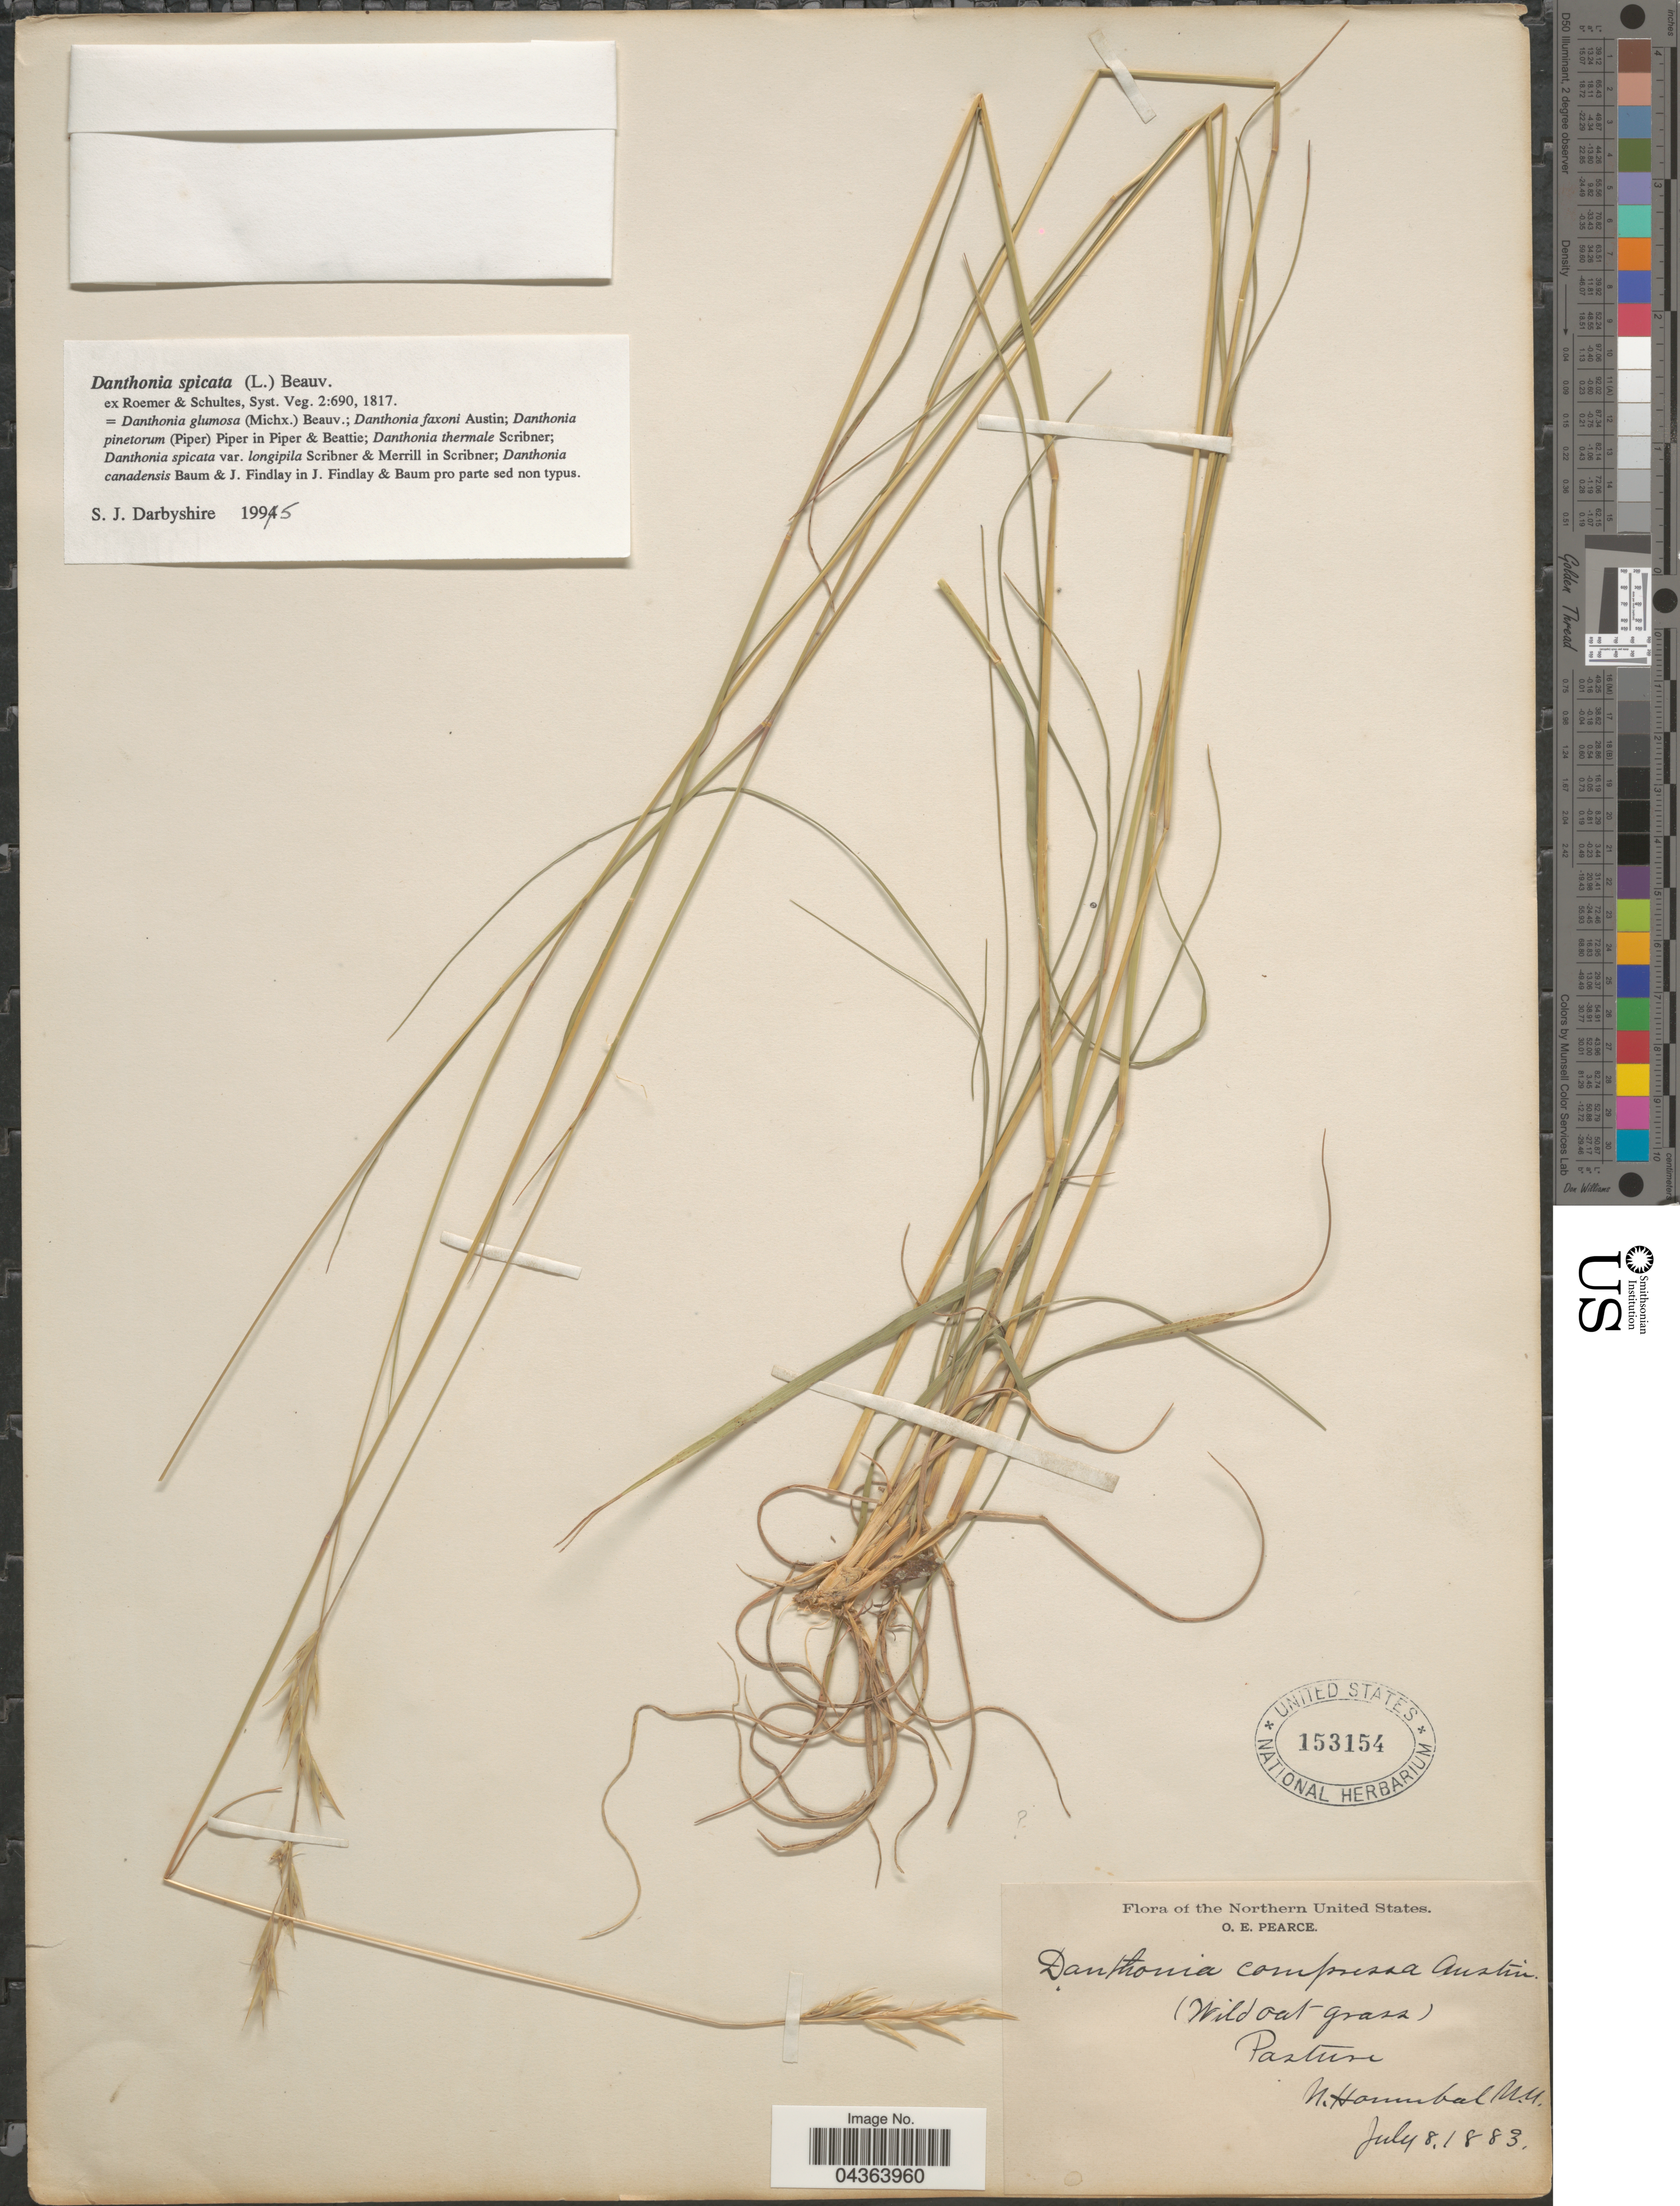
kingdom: Plantae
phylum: Tracheophyta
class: Liliopsida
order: Poales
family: Poaceae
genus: Danthonia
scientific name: Danthonia spicata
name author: (L.) P. Beauv. ex Roem. & Schult.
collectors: O. E. Pearce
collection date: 1883-07-08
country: United States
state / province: New York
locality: The Northern United States. N. Hannibal.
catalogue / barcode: US 153154